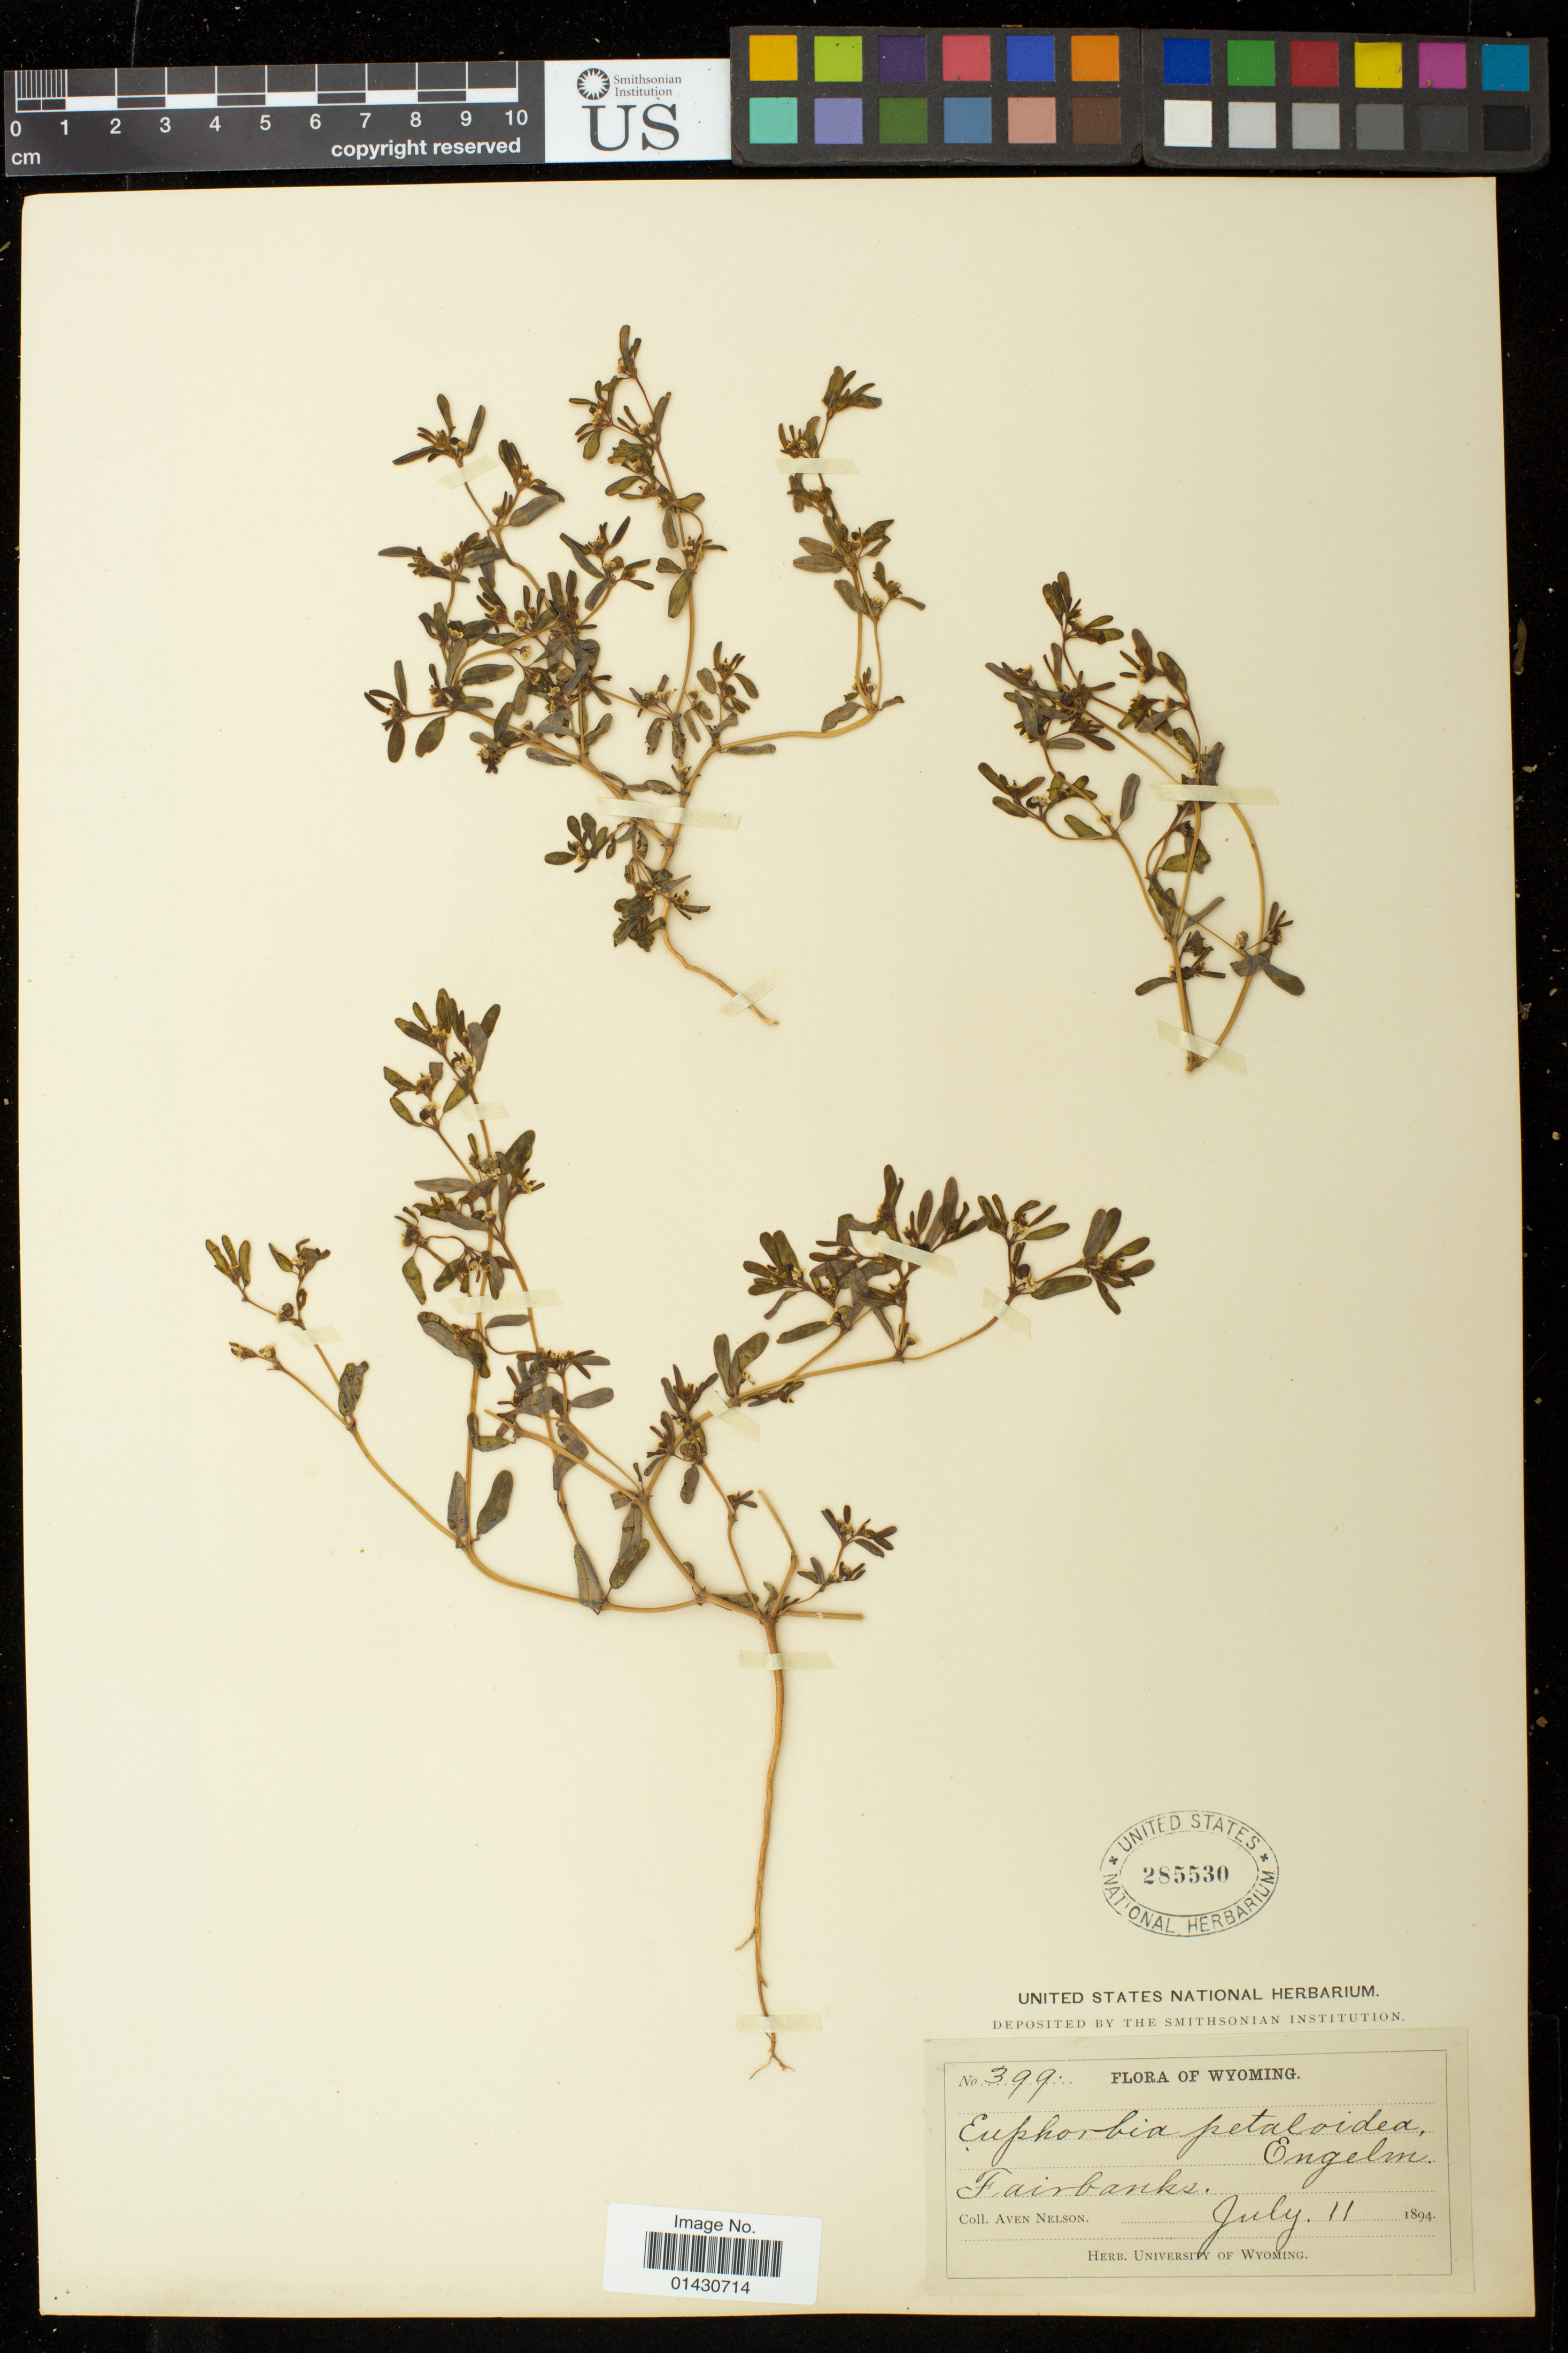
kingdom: Plantae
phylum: Tracheophyta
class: Magnoliopsida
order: Malpighiales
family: Euphorbiaceae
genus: Euphorbia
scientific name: Euphorbia missurica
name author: Raf.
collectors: A. Nelson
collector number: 399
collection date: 1894-07-11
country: United States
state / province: Wyoming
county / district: Platte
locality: Fairbanks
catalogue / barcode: US 285530